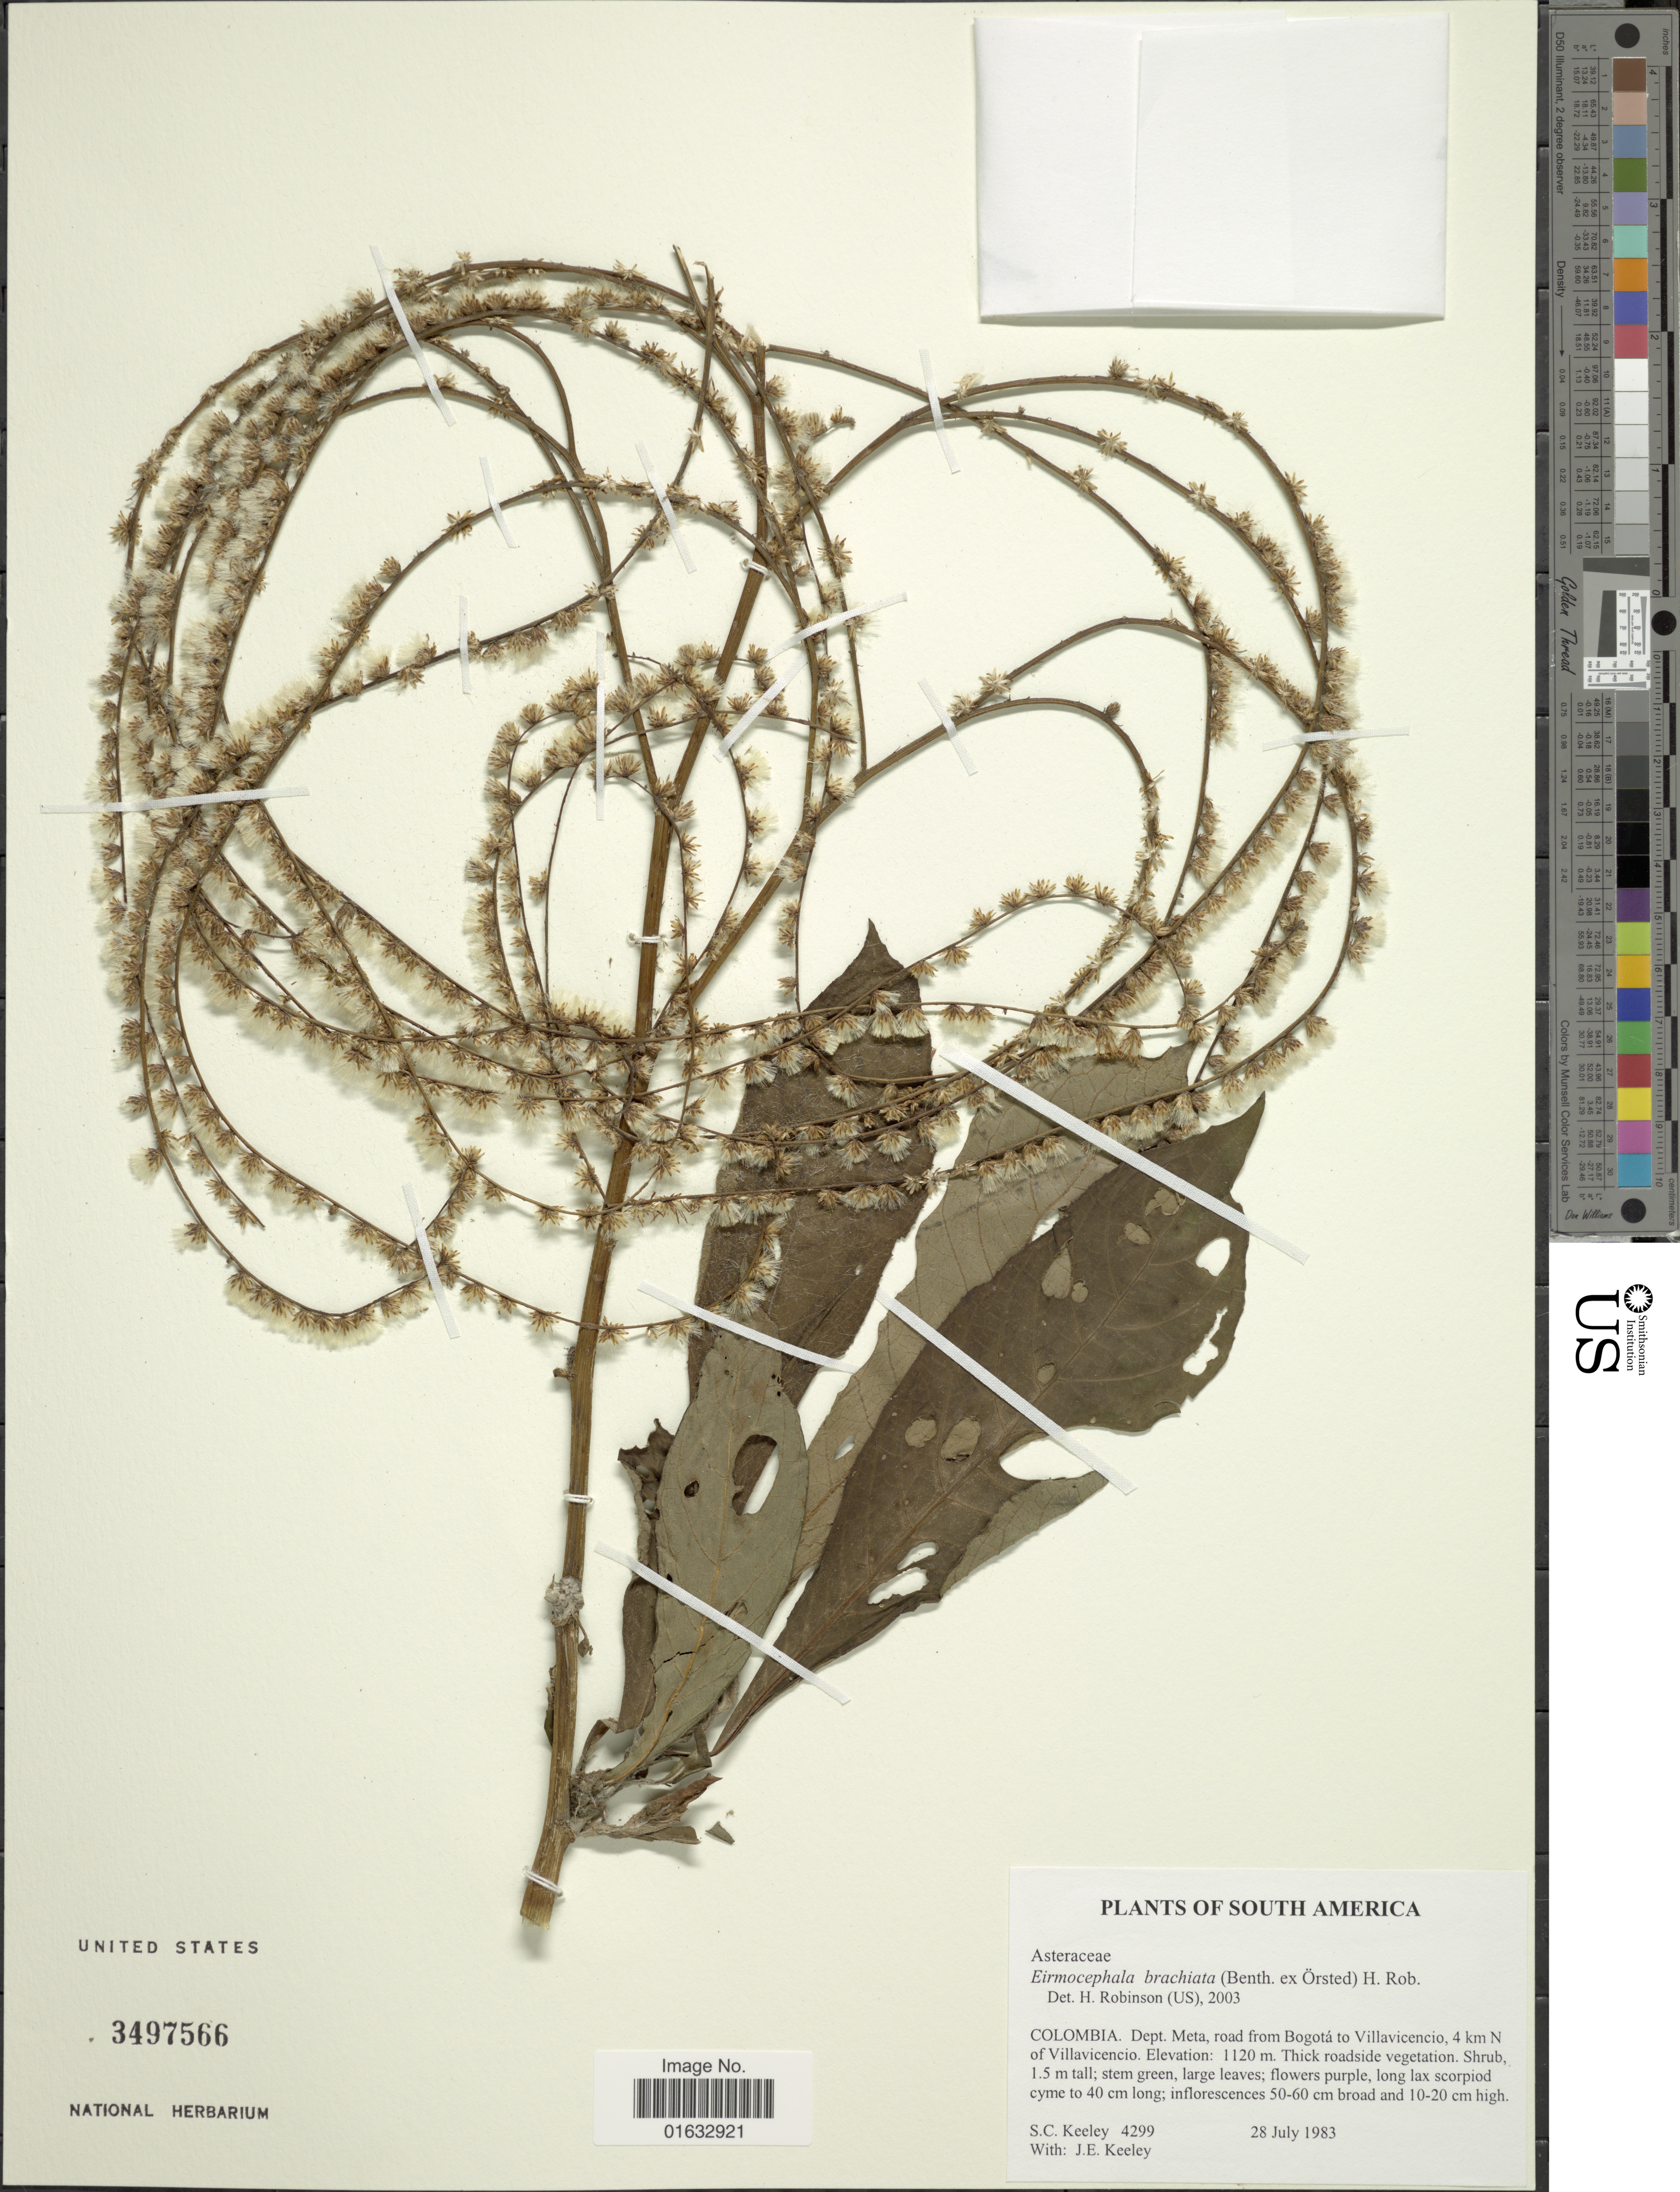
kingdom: Plantae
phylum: Tracheophyta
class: Magnoliopsida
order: Asterales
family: Asteraceae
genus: Eirmocephala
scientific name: Eirmocephala brachiata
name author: (Benth.) H. Rob.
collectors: S. C. Keeley & J. E. Keeley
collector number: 4299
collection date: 1983-07-28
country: Colombia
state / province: Meta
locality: Dept. Meta, road from Bogota to Villavicencio, 4 km N of Villavicencio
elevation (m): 1120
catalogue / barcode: US 3497566